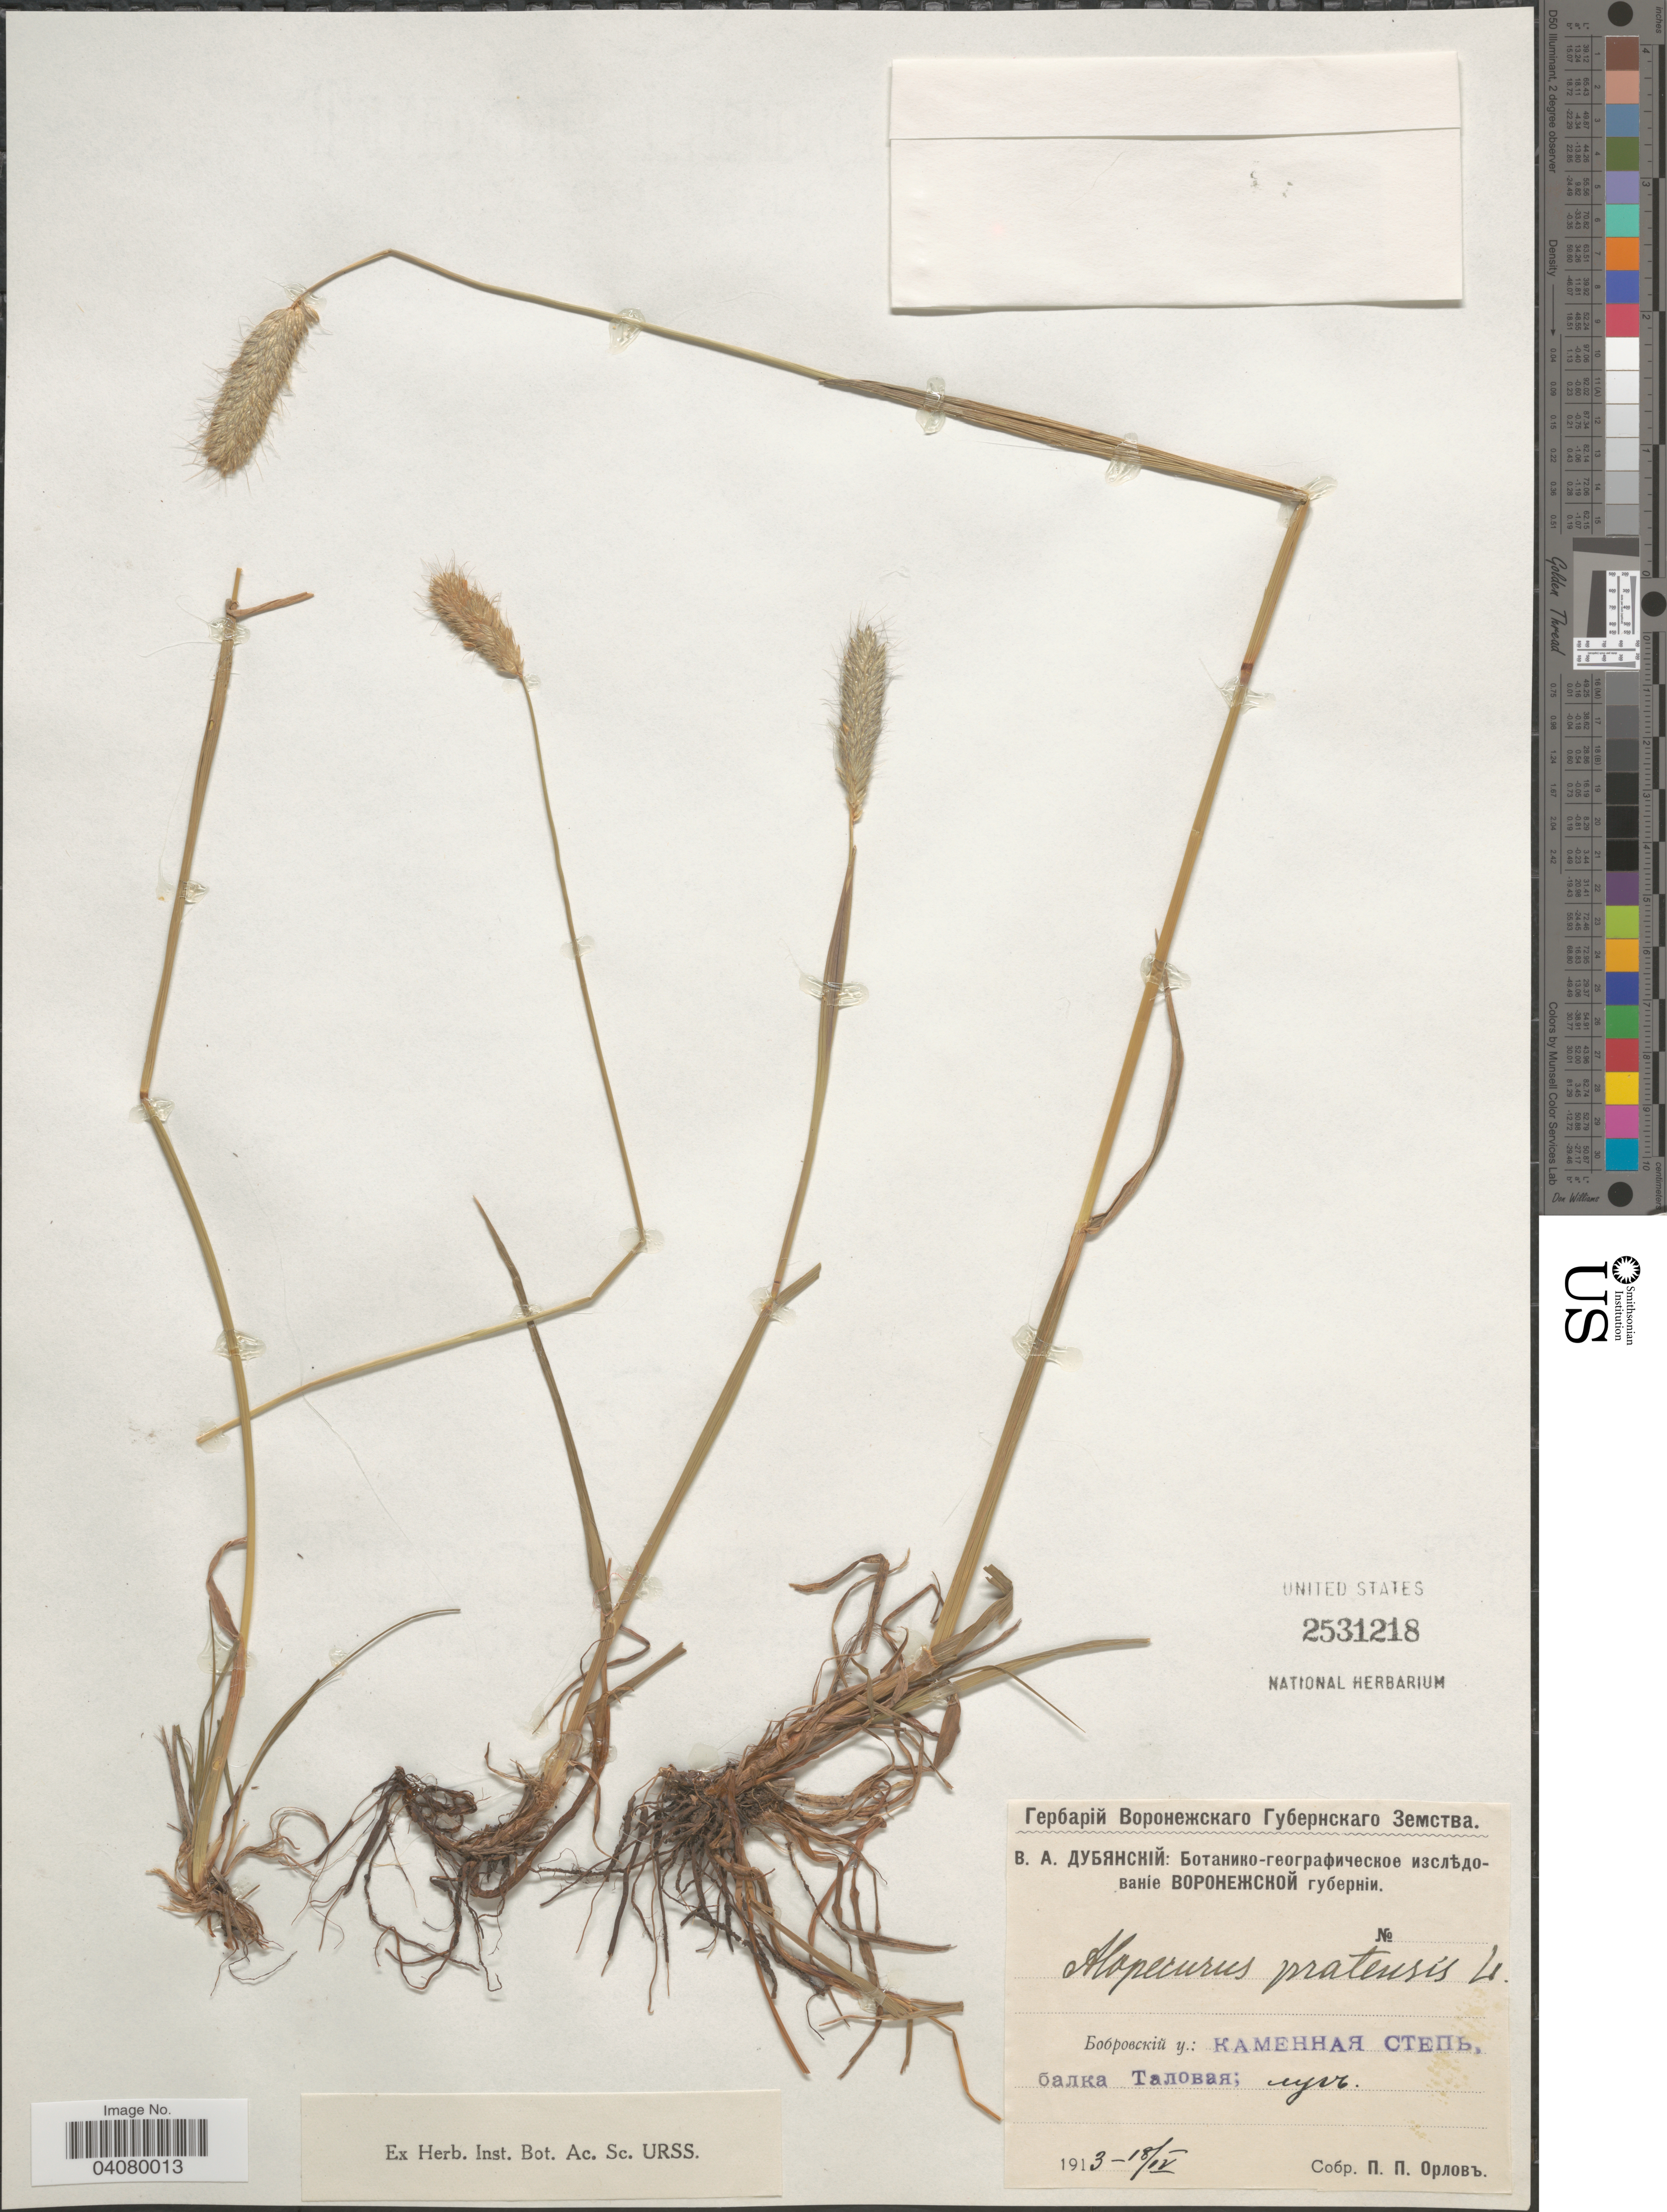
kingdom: Plantae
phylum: Tracheophyta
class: Liliopsida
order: Poales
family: Poaceae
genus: Alopecurus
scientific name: Alopecurus pratensis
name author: L.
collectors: P. Orlov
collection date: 1913-04-18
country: Russian Federation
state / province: Voronezh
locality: Talovaya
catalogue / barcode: US 2531218